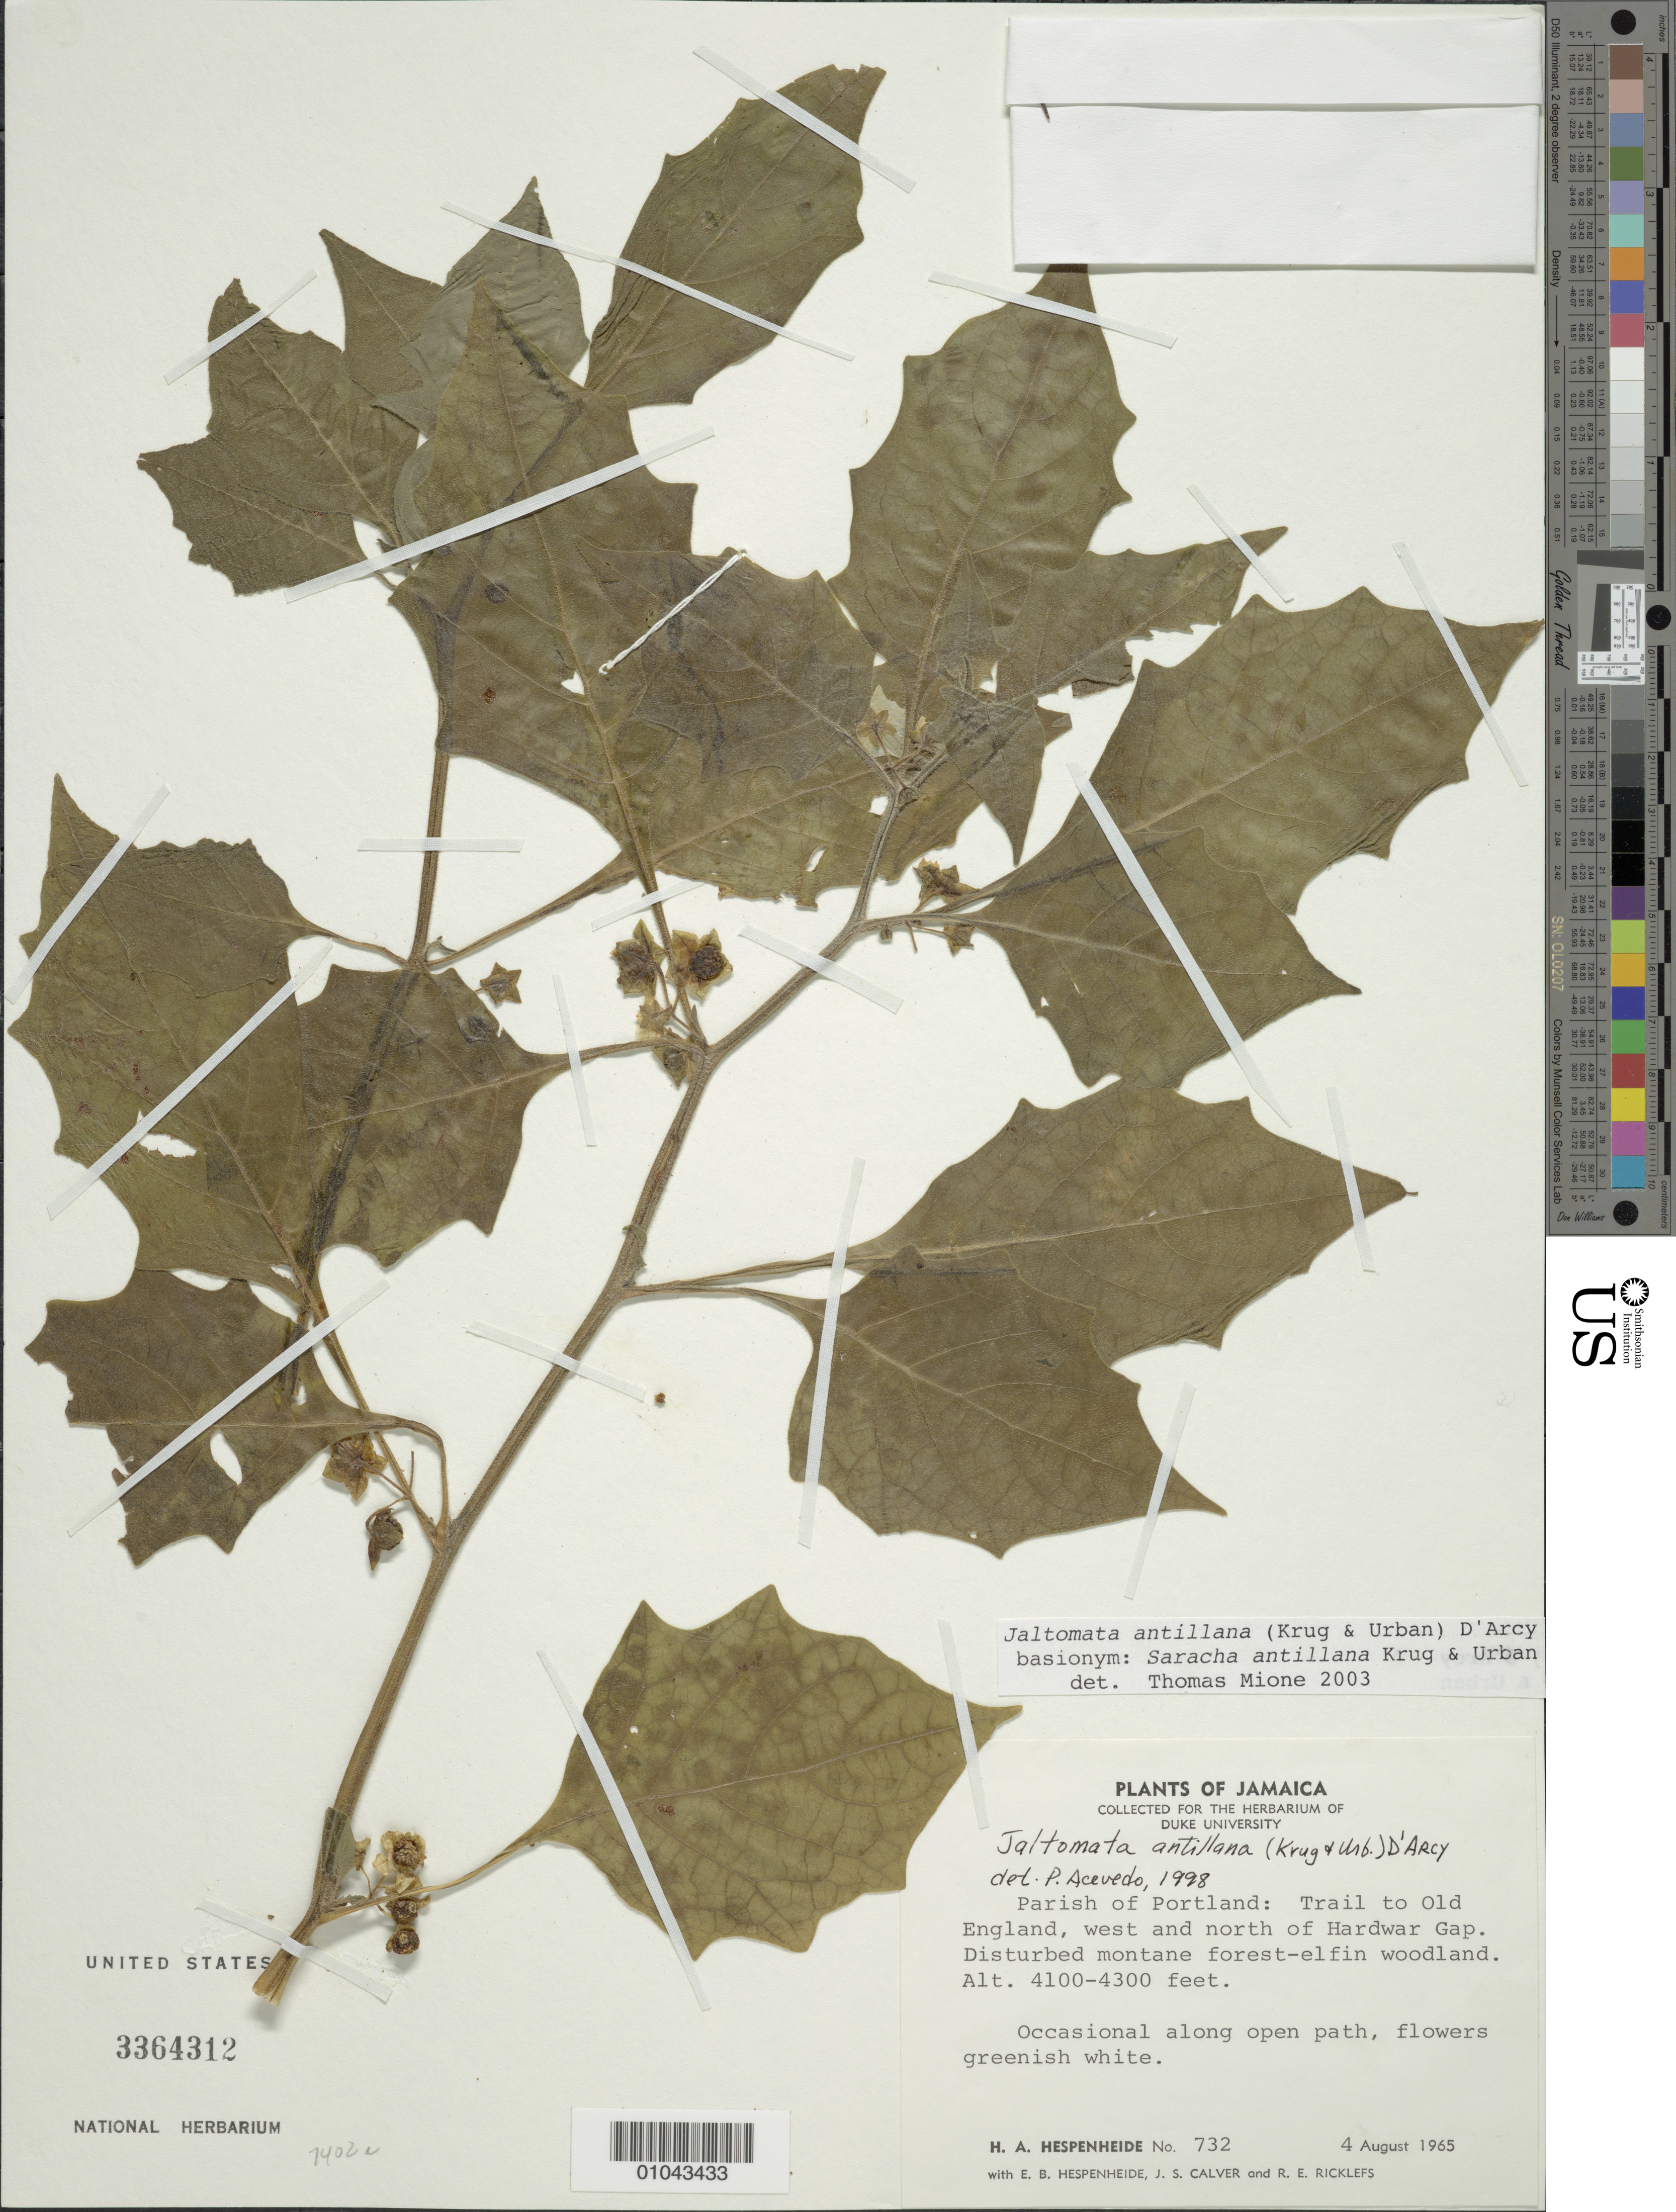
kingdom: Plantae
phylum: Tracheophyta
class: Magnoliopsida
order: Solanales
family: Solanaceae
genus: Jaltomata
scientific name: Jaltomata antillana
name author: (Krug & Urb.) D'Arcy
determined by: Mione, Thomas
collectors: H. A. Hespenheide, E. Hespenheide, J. Calver & R. Ricklefs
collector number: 732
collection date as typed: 04 Aug 1965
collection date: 1965-08-04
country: Jamaica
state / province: Portland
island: Jamaica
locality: Trail to Old England, west and north of Hardwar Gap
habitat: Disturbed montane forest-elfin woodland; occasional along open path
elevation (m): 1250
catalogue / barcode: US 3364312